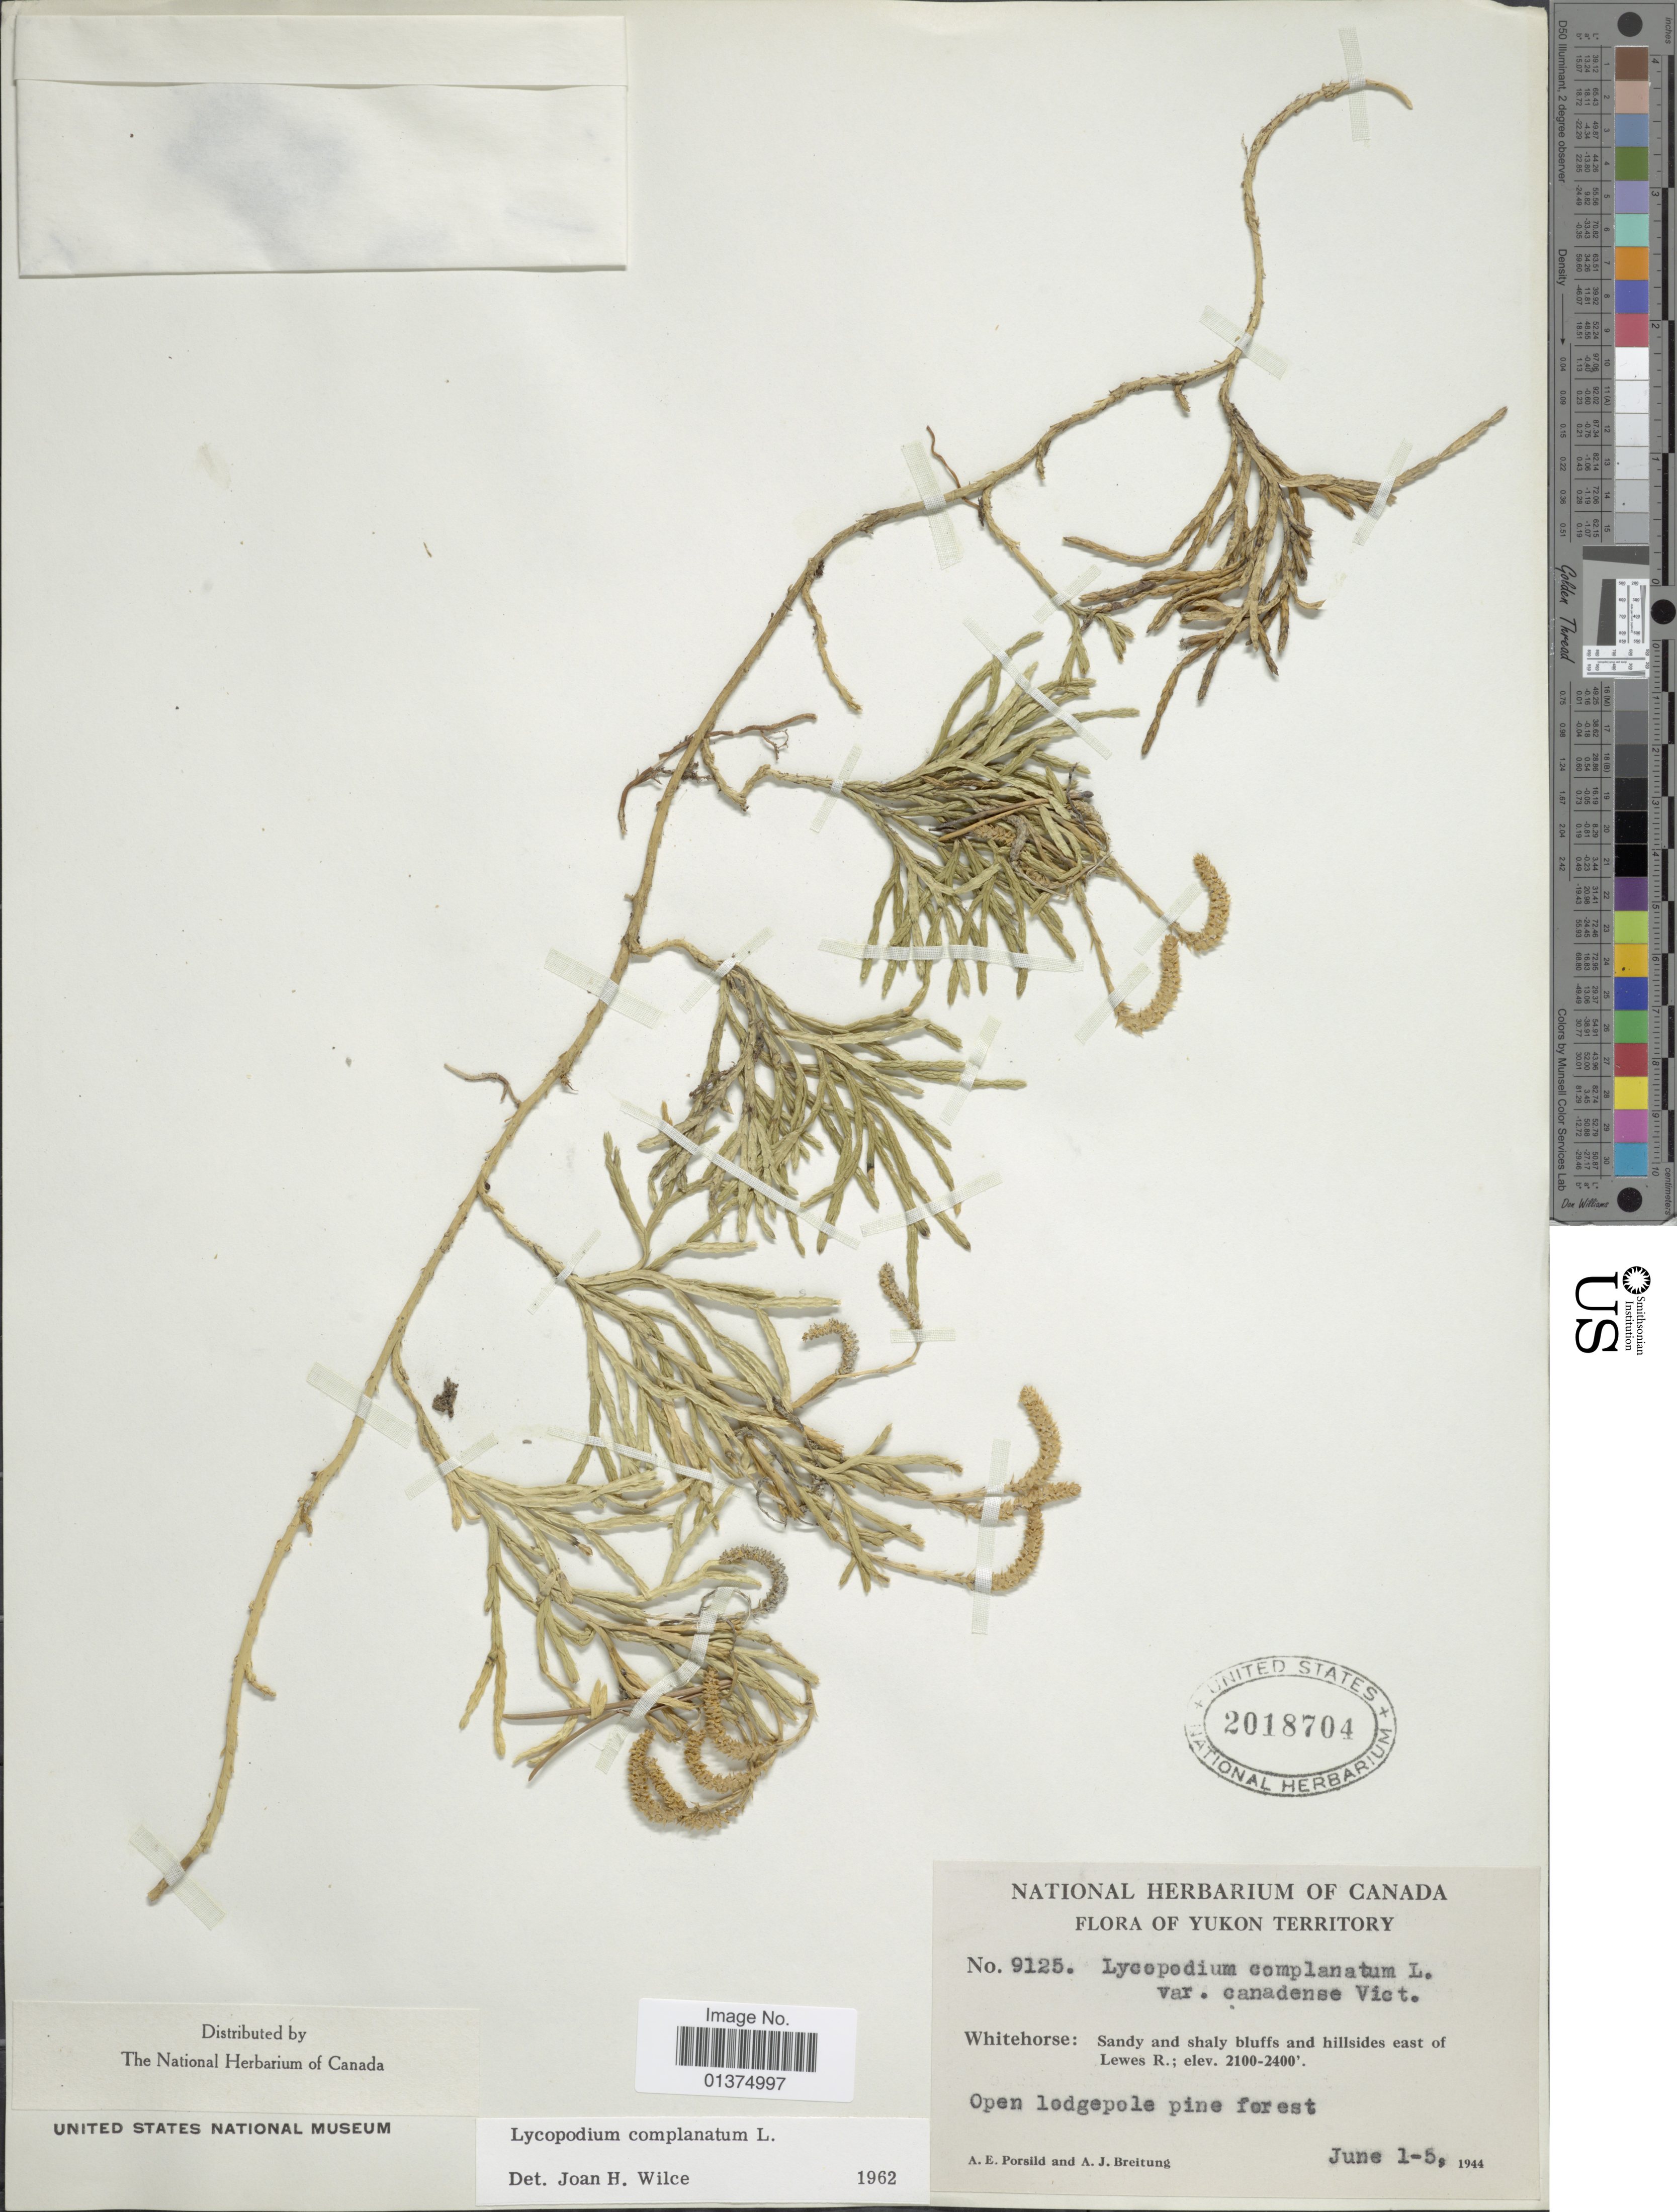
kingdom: Plantae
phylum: Tracheophyta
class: Lycopodiopsida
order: Lycopodiales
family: Lycopodiaceae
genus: Diphasiastrum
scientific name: Diphasiastrum complanatum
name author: (L.) Holub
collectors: A. E. Porsild & A. Breitung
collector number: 9125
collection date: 1944-06-01/1944-06-05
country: Canada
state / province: Yukon Territory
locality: Whitehorse: Sandy and shaly bluffs and hillsides east of Lewes R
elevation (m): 640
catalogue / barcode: US 2018704